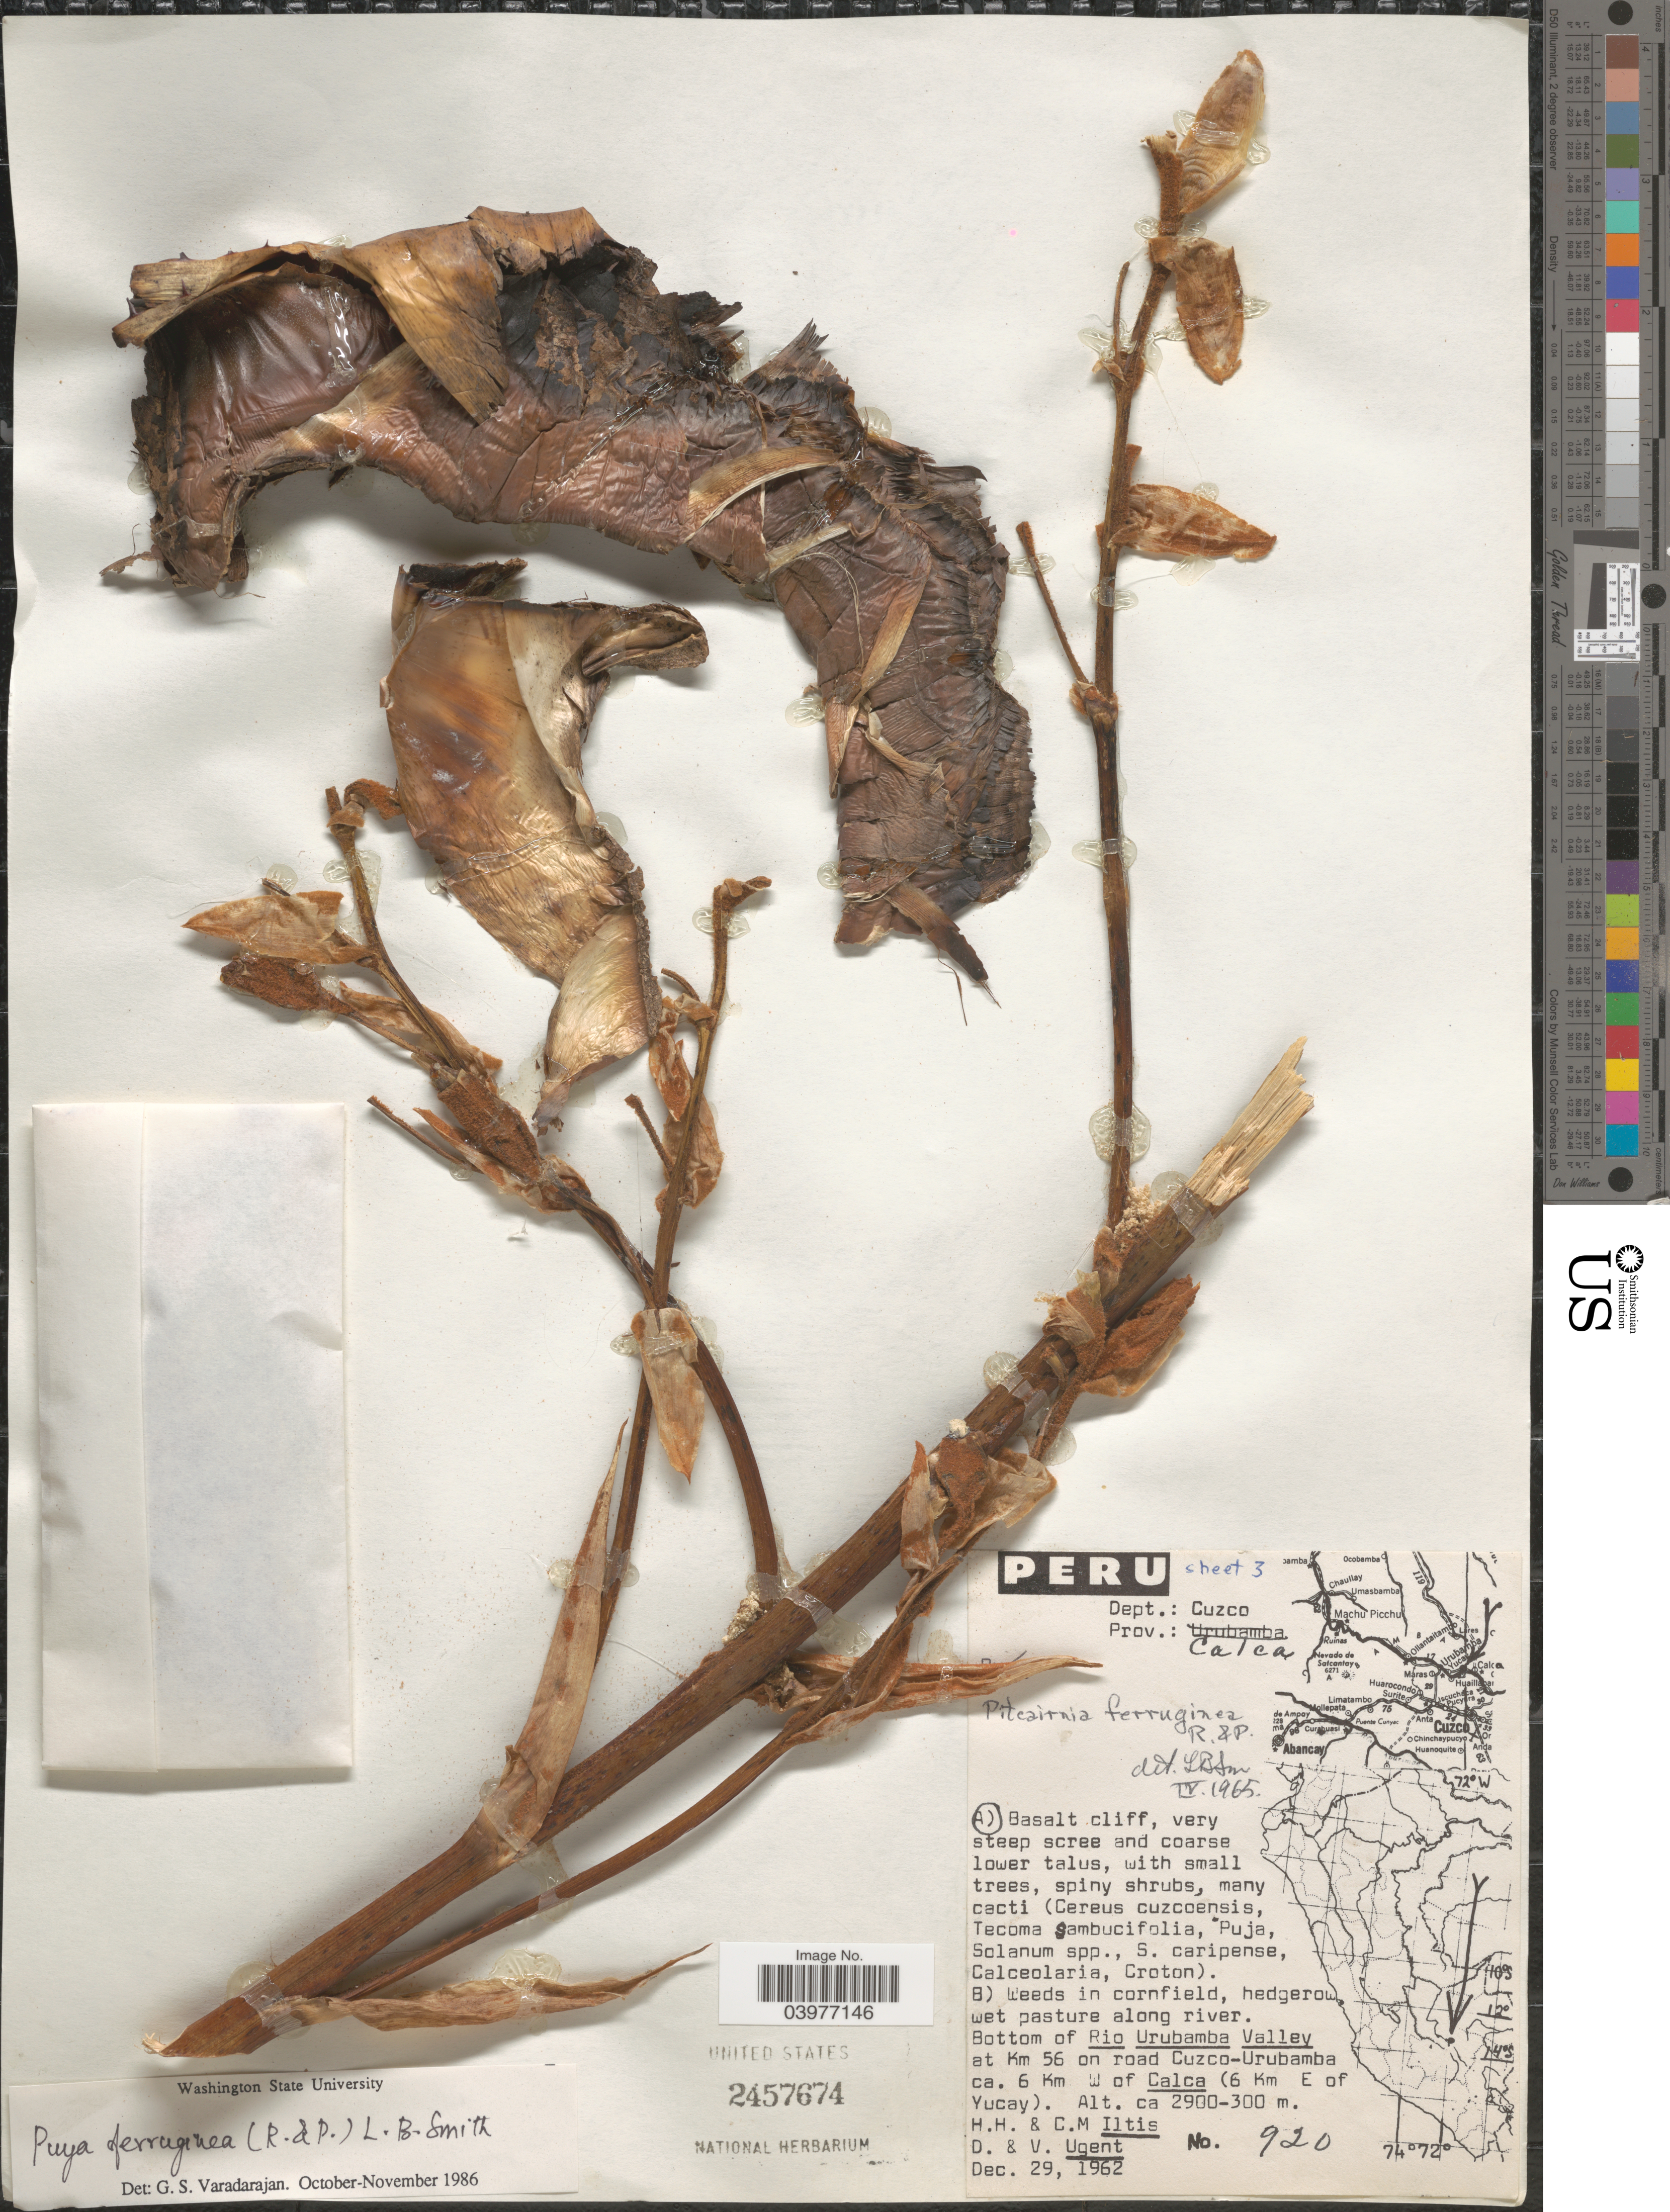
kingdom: Plantae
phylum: Tracheophyta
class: Liliopsida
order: Poales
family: Bromeliaceae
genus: Puya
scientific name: Puya ferruginea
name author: (Ruiz & Pav.) L.B. Sm.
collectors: H. H. Iltis, C. M Iltis, D. Ugent & V. Ugent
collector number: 920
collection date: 1962-12-29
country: Peru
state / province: Cusco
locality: Dept.: Cusco. Prov.: Calca. Bottom of Rio Urubamba Valley at Km 56 on road Cuzco-Urubamba ca. 6 Km W of Calca (6 Km E of Yucay).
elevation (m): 300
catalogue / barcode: US 2457674